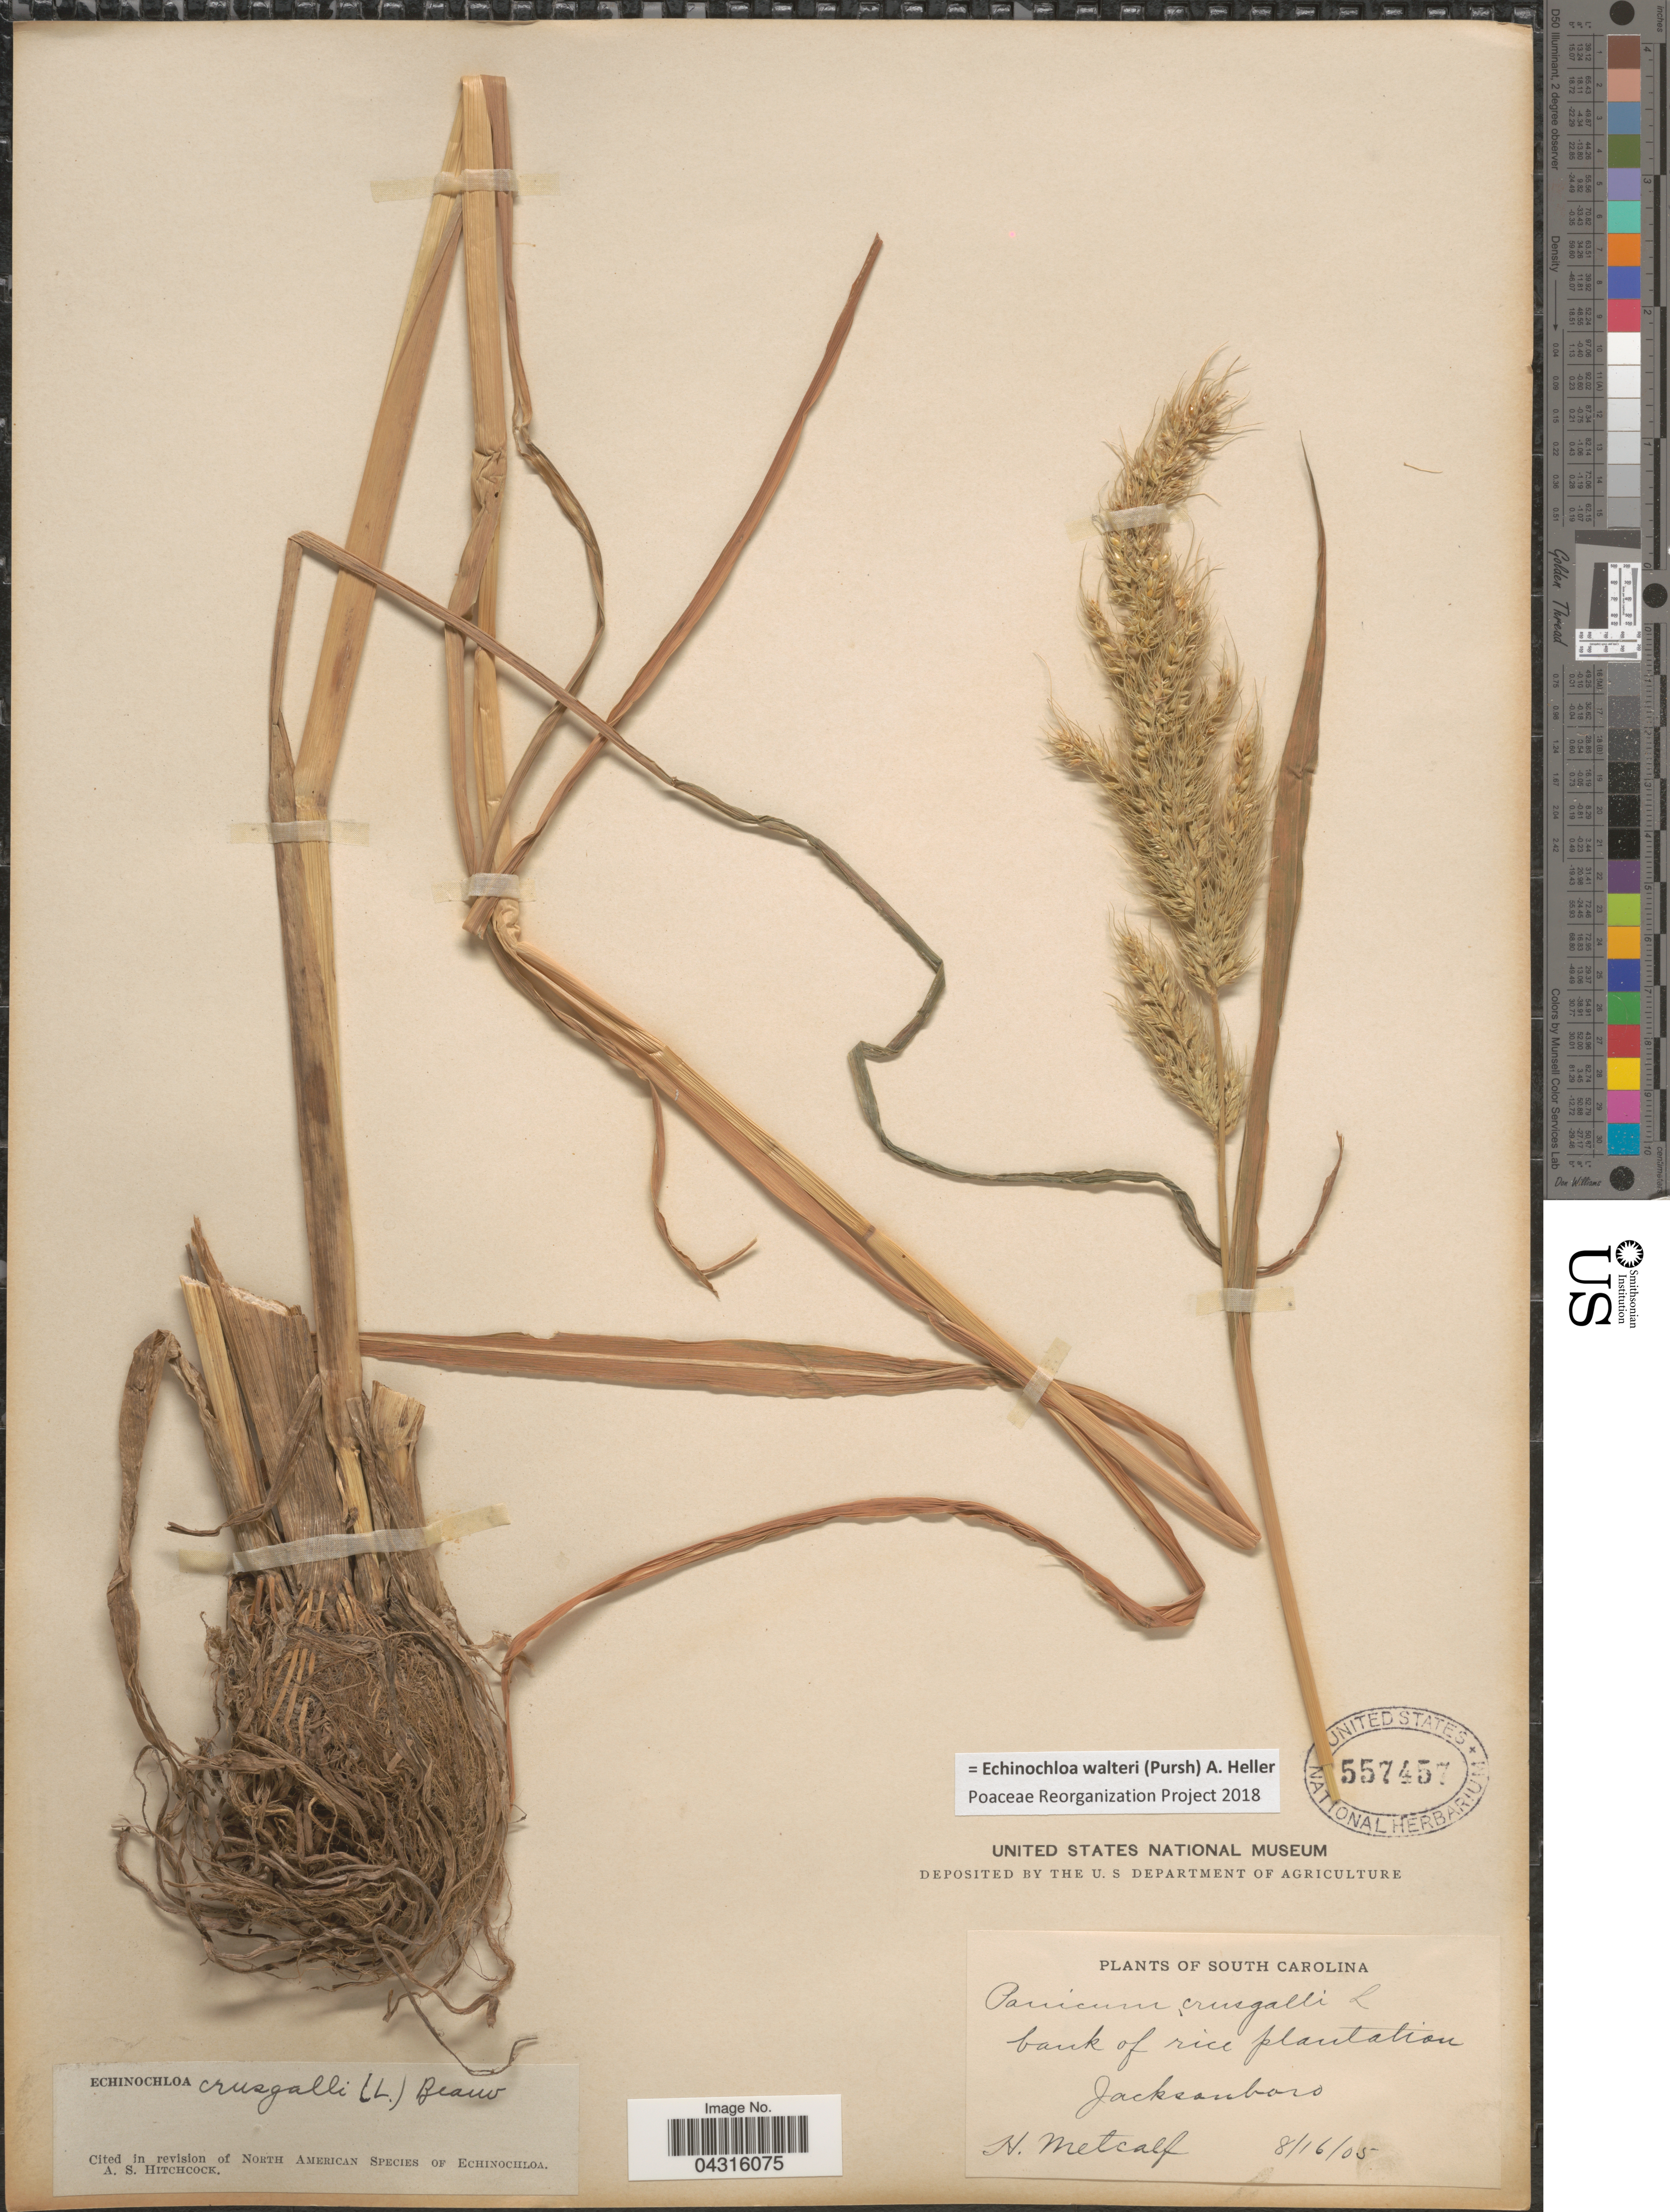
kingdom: Plantae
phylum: Tracheophyta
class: Liliopsida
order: Poales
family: Poaceae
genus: Echinochloa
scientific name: Echinochloa walteri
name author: (Pursh) A. Heller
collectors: H. Metcalf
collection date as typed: Transcribed d/m/y: 16/8/5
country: United States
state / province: South Carolina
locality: Bank of rice plantation Jacksonboro.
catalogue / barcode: US 557457